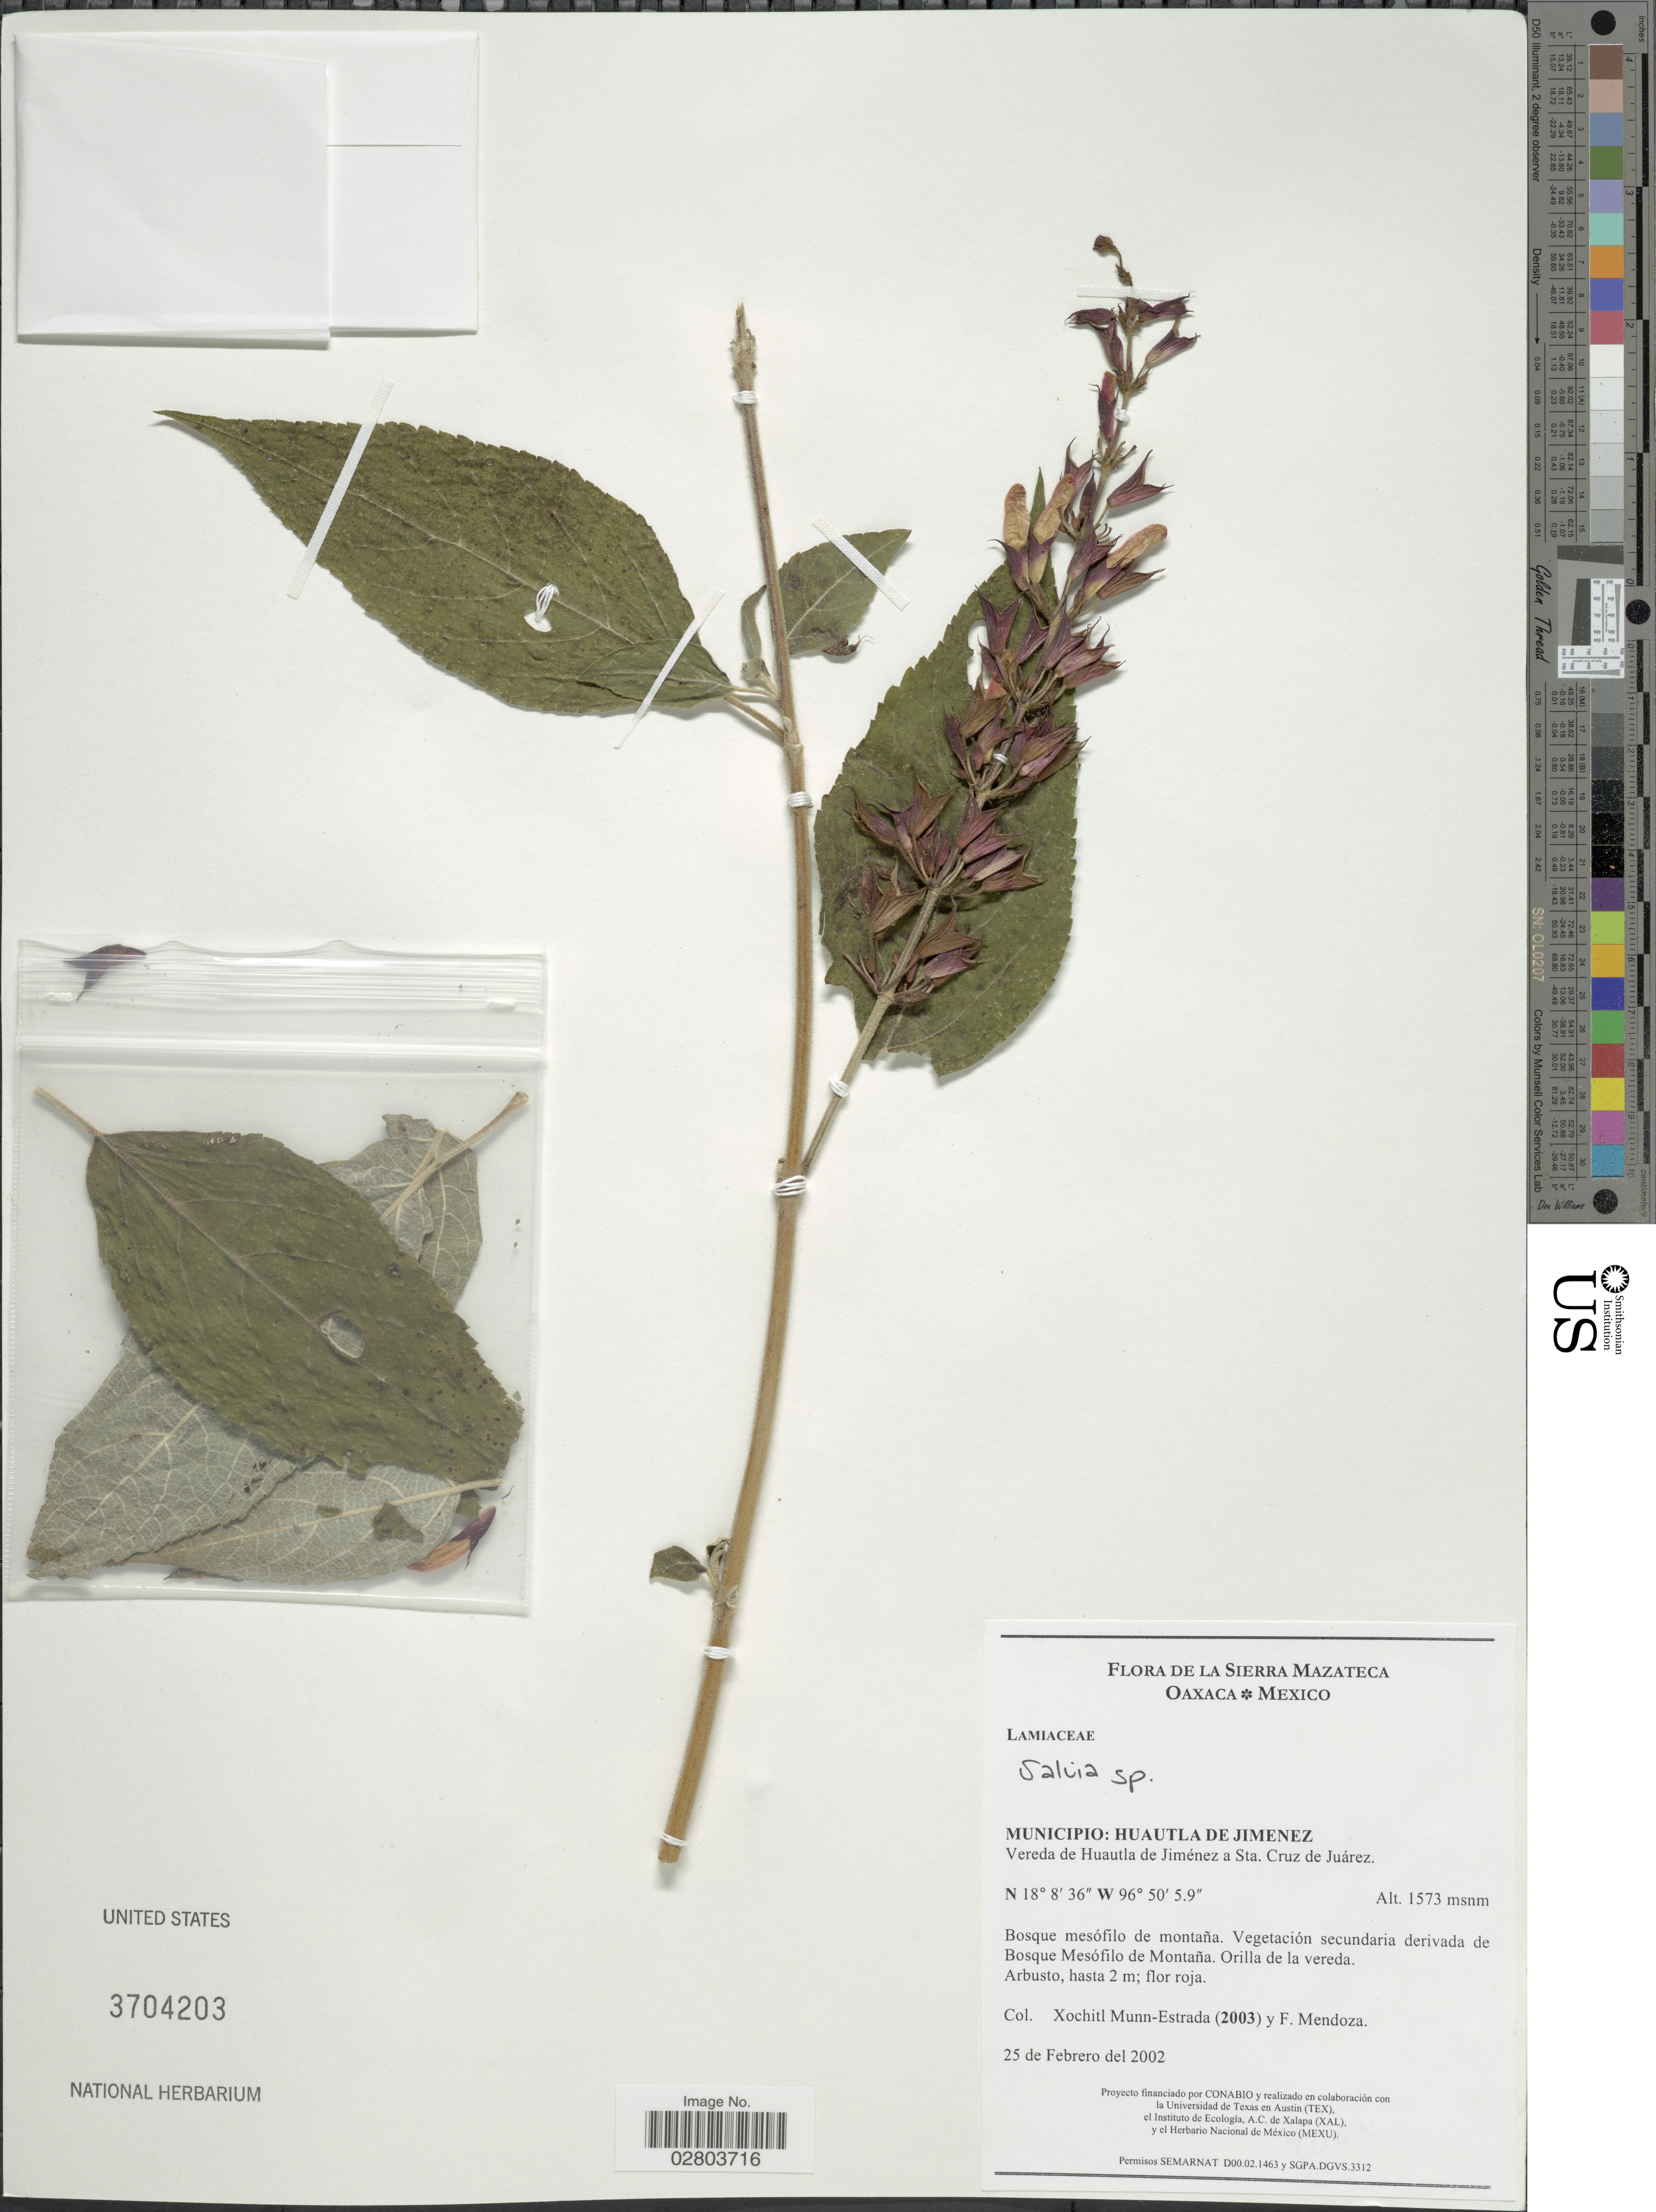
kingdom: Plantae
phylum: Tracheophyta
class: Magnoliopsida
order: Lamiales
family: Lamiaceae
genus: Salvia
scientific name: Salvia sp.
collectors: X. Munn-Estrada & F. Mendoza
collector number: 2003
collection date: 2002-02-25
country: Mexico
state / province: Oaxaca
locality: Sierra Mazateca. Municipio: Huautla de Jimenez. Vereda de Huautla de Jiménez a Sta. Cruz de Juárez.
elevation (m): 1573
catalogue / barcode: US 3704203